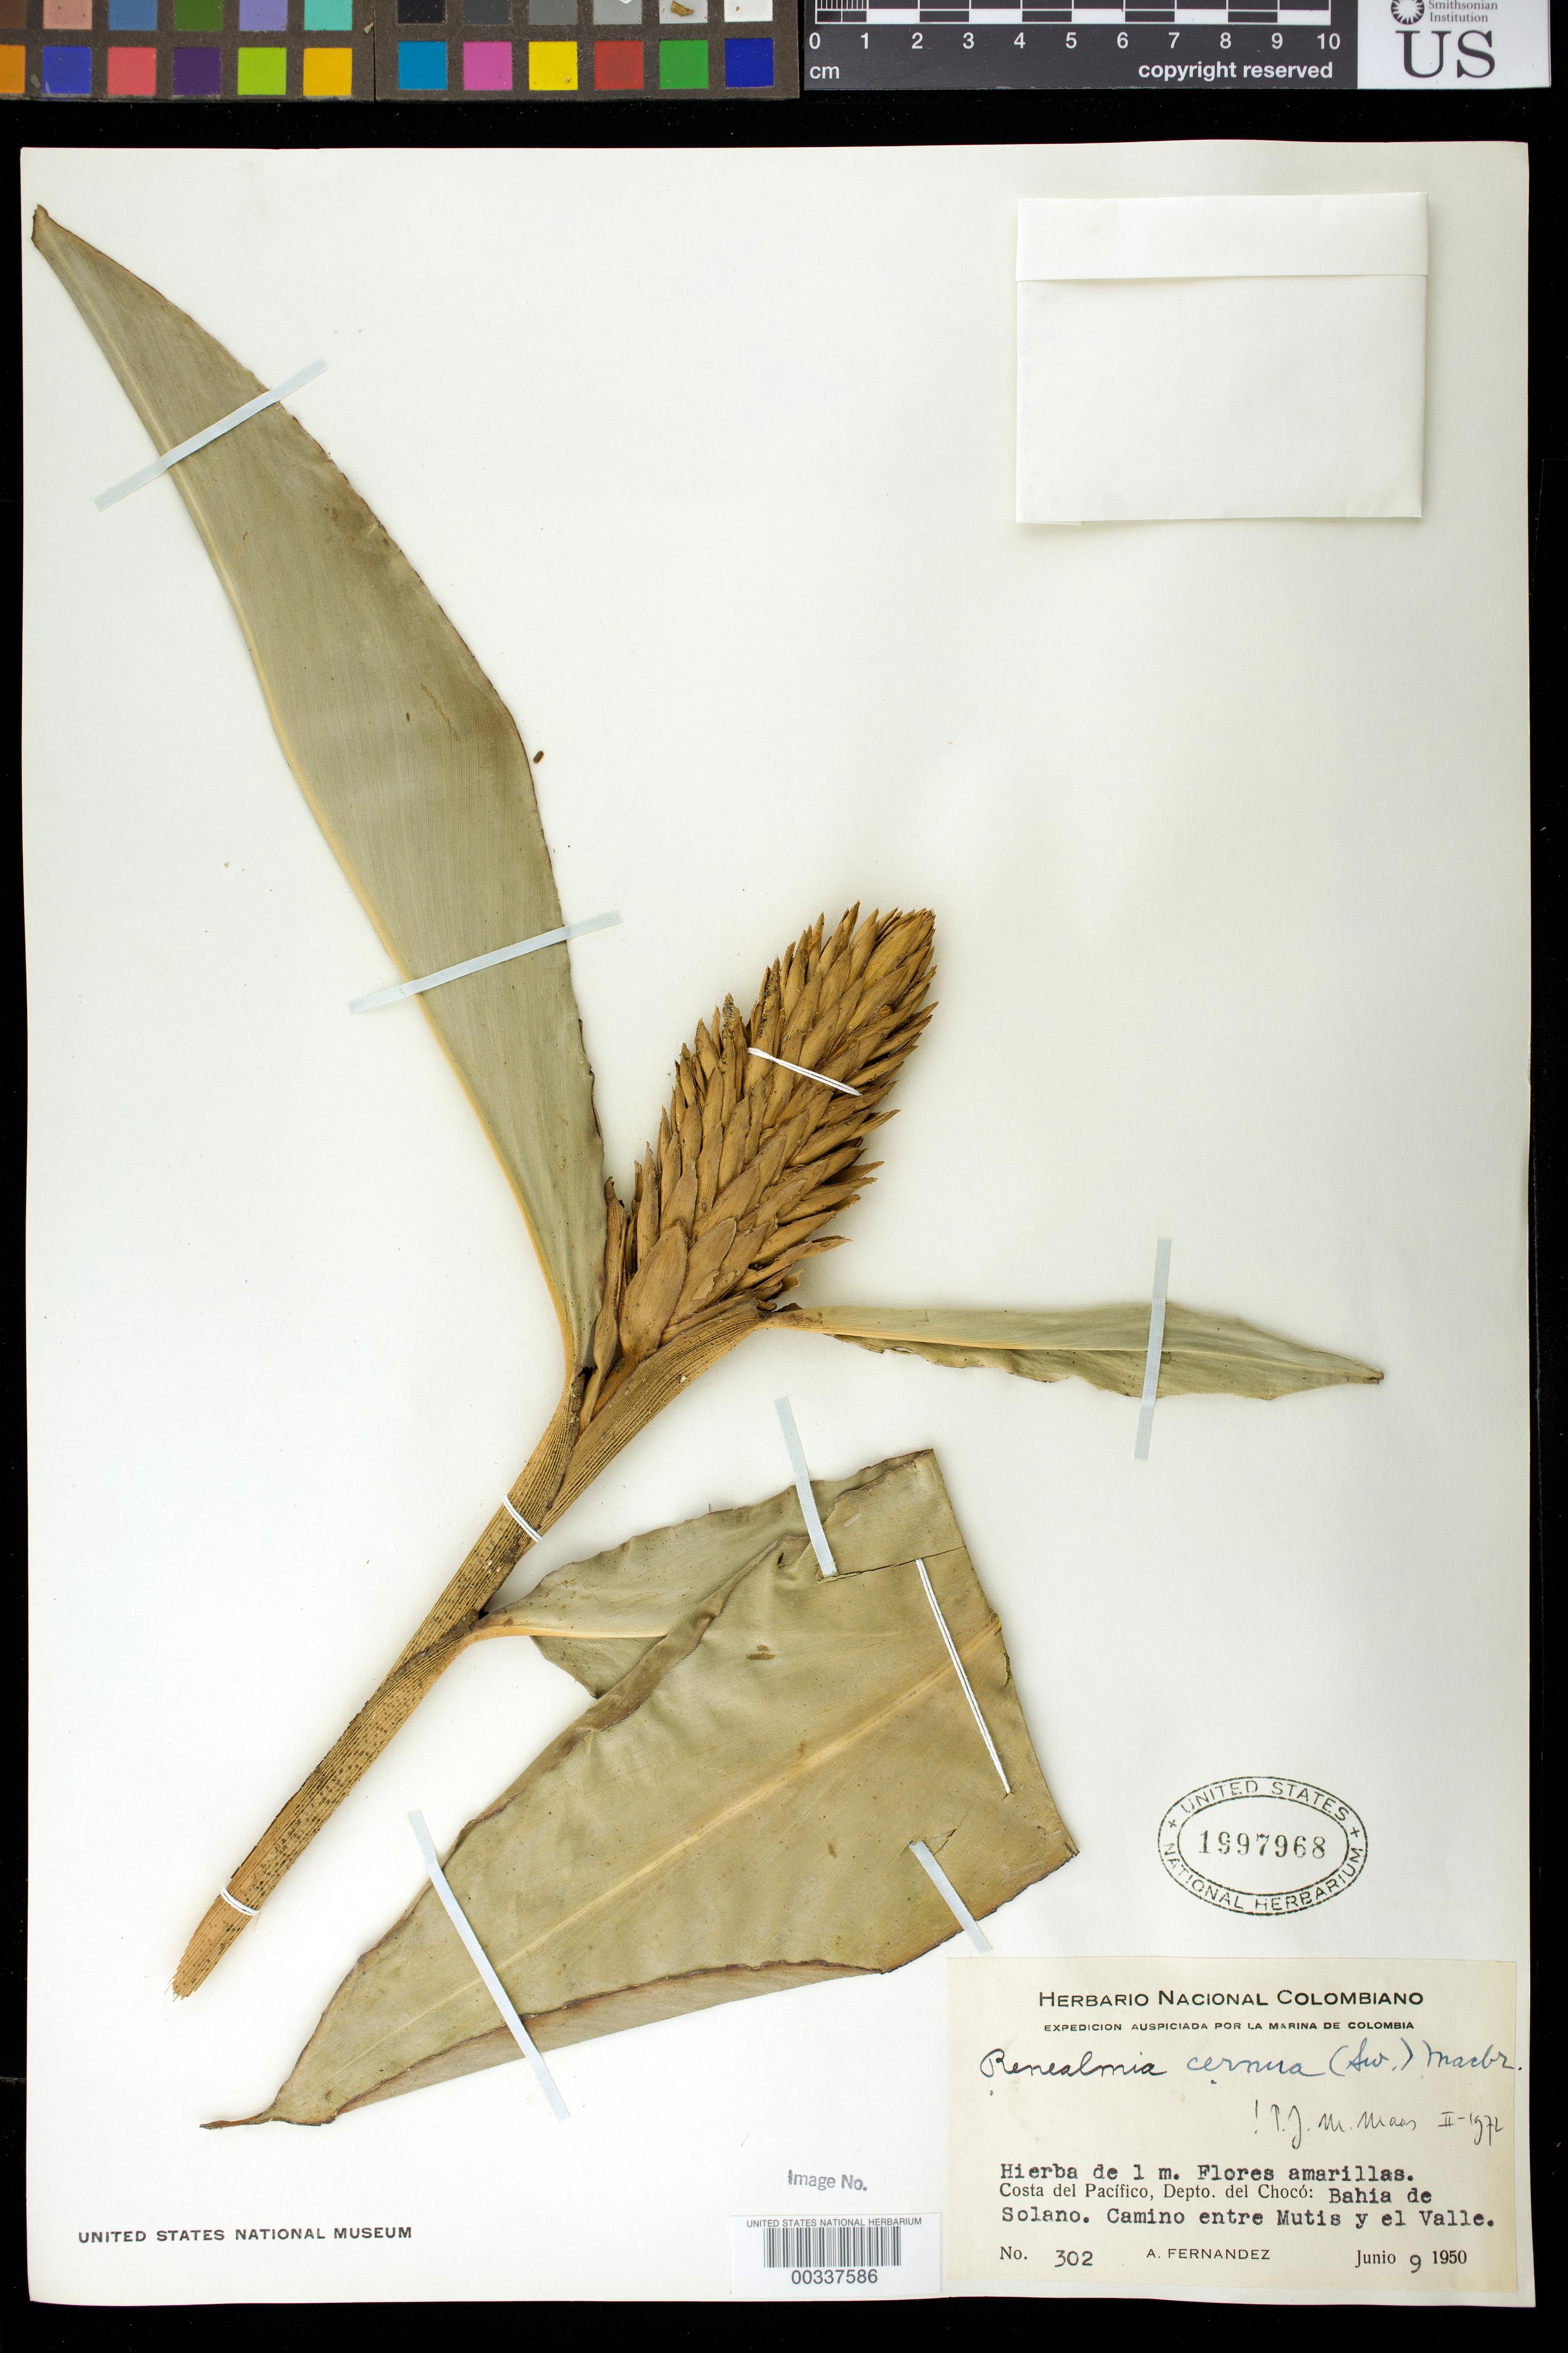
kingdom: Plantae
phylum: Tracheophyta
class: Liliopsida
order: Zingiberales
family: Zingiberaceae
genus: Renealmia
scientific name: Renealmia cernua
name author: (Sw. ex Roem. & Schult.) J.F. Macbr.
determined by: Maas, Paul J. M.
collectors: Á. Fernández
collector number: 302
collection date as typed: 09 Jun 1950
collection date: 1950-06-09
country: Colombia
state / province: Chocó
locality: Costa del Pacifico, Bahia de Solano, Camino entre Mutis y El Valle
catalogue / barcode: US 1997968